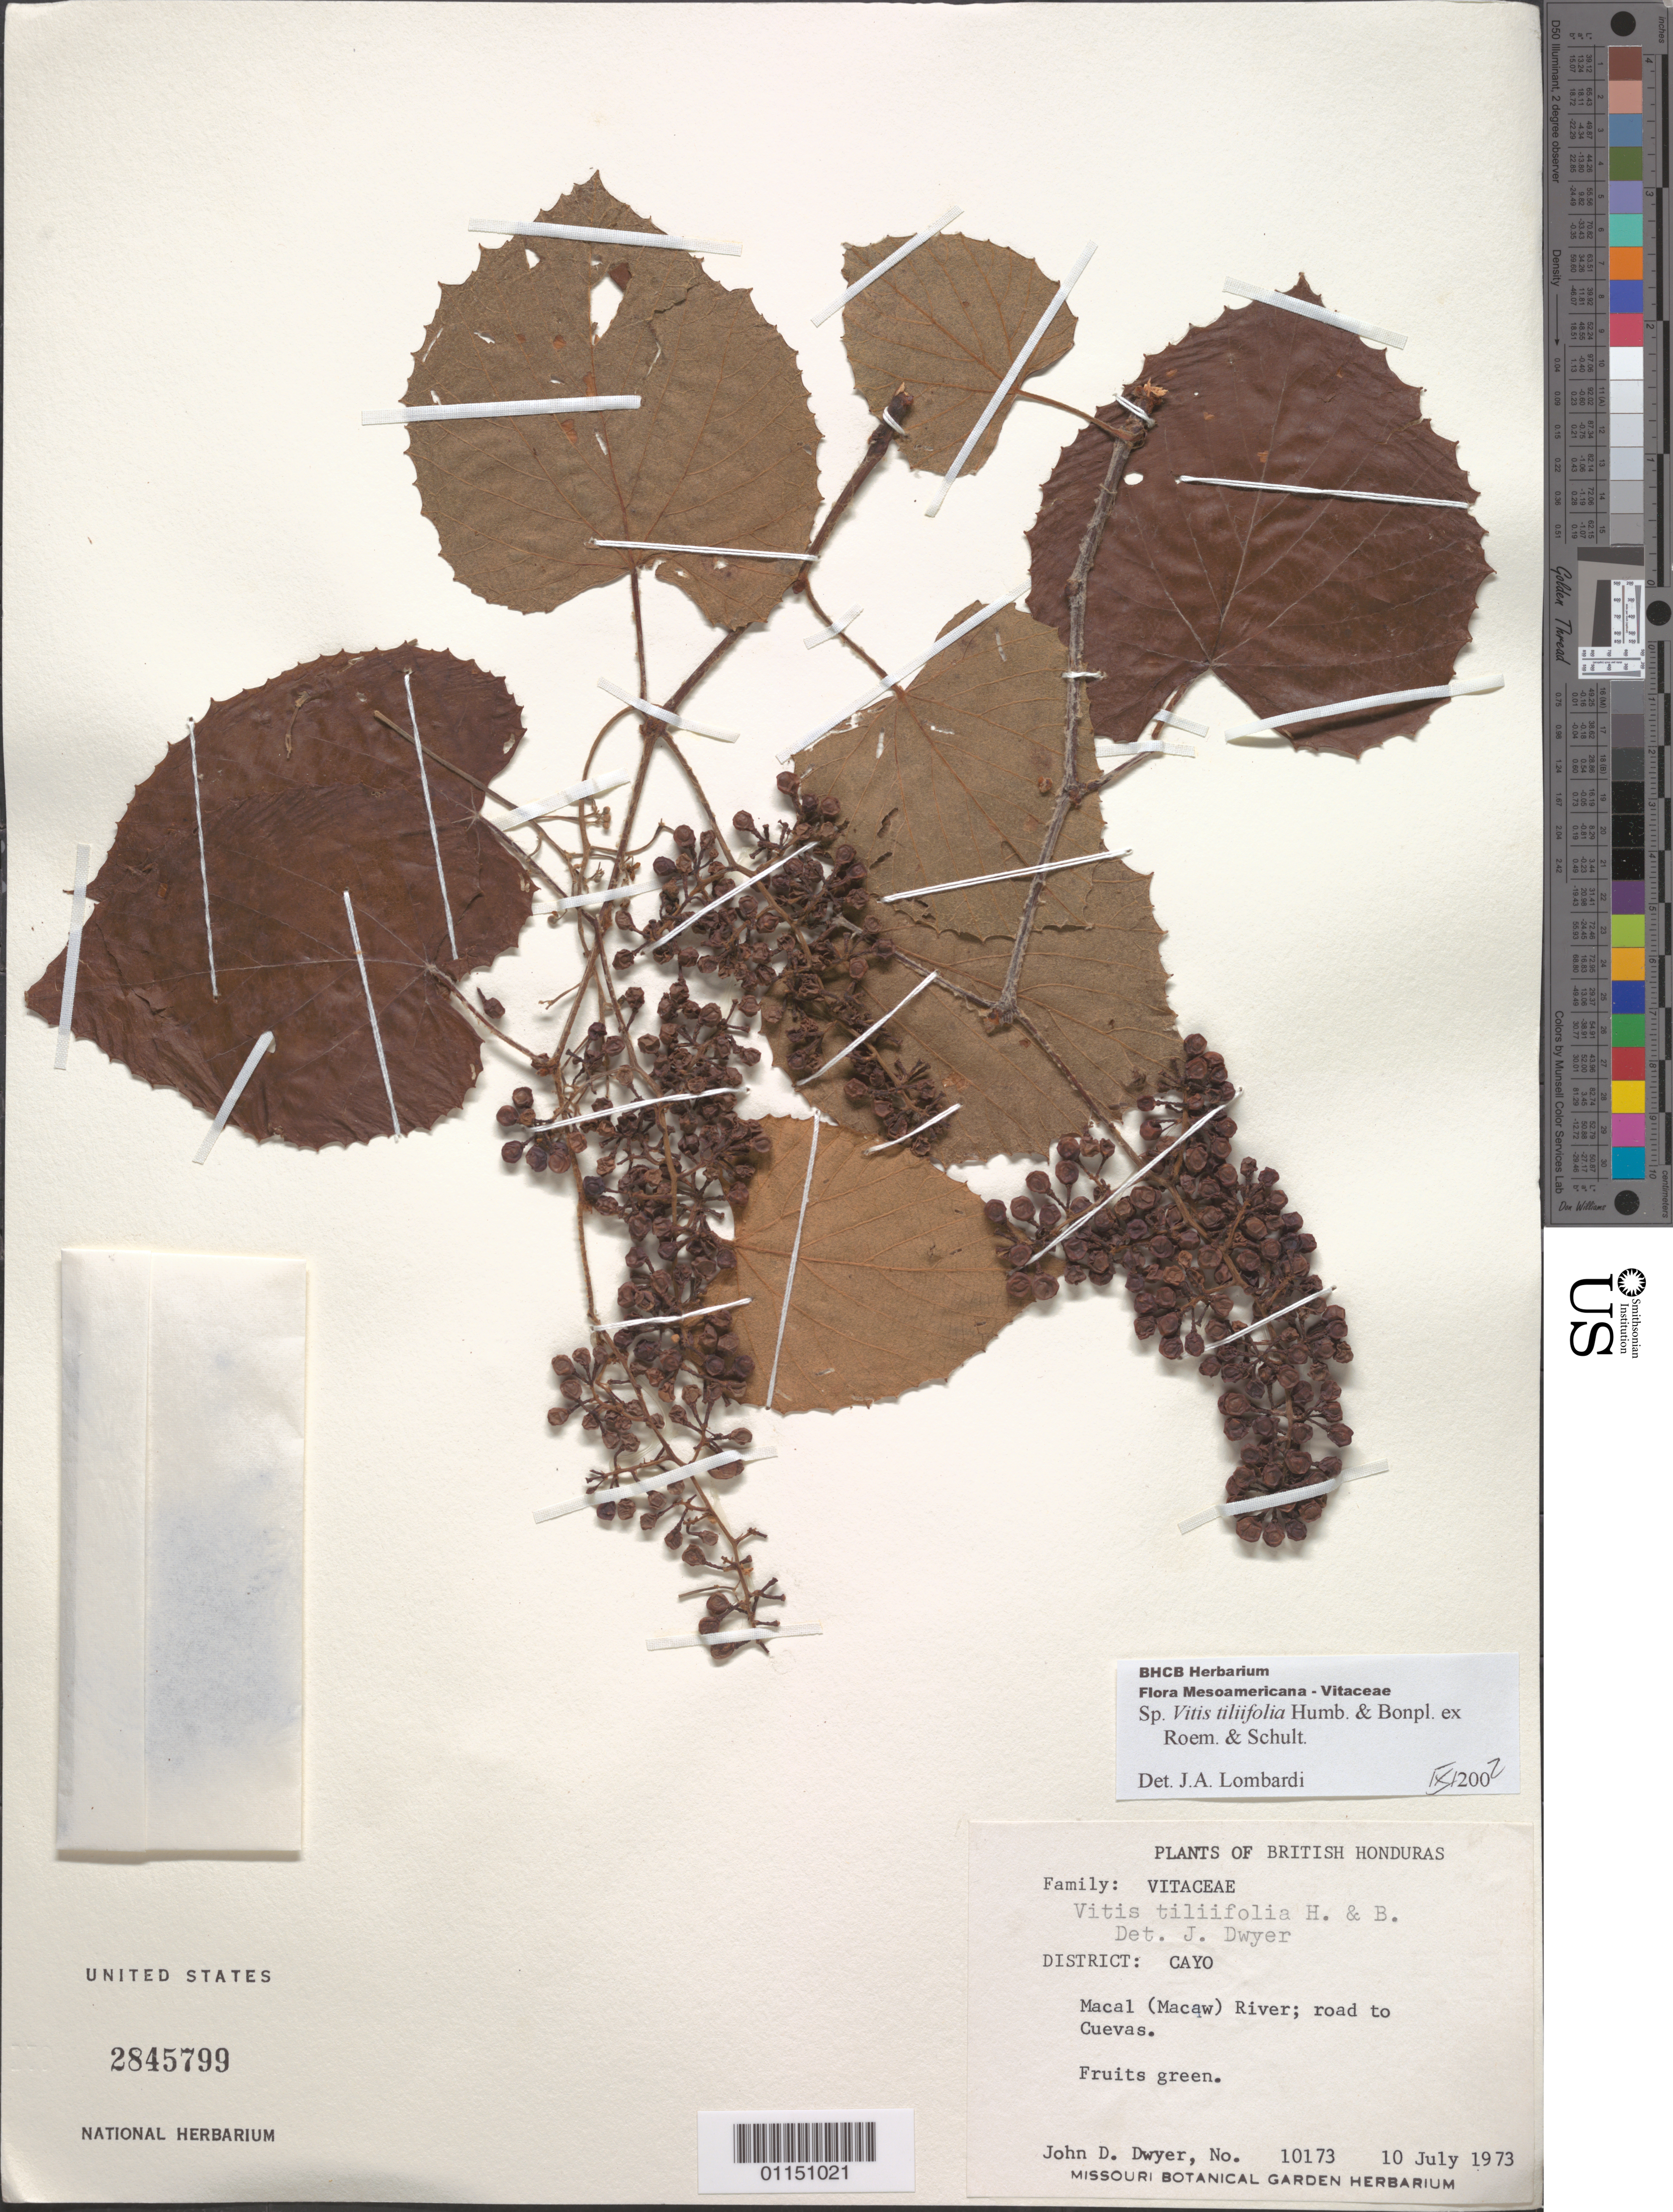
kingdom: Plantae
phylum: Tracheophyta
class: Magnoliopsida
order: Vitales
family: Vitaceae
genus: Vitis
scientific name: Vitis tiliaefolia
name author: Willd.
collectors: J. D. Dwyer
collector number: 10173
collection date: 1973-07-10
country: Belize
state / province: Cayo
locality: Macal (Macaw) River; road to Cuevas.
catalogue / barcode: US 2845799